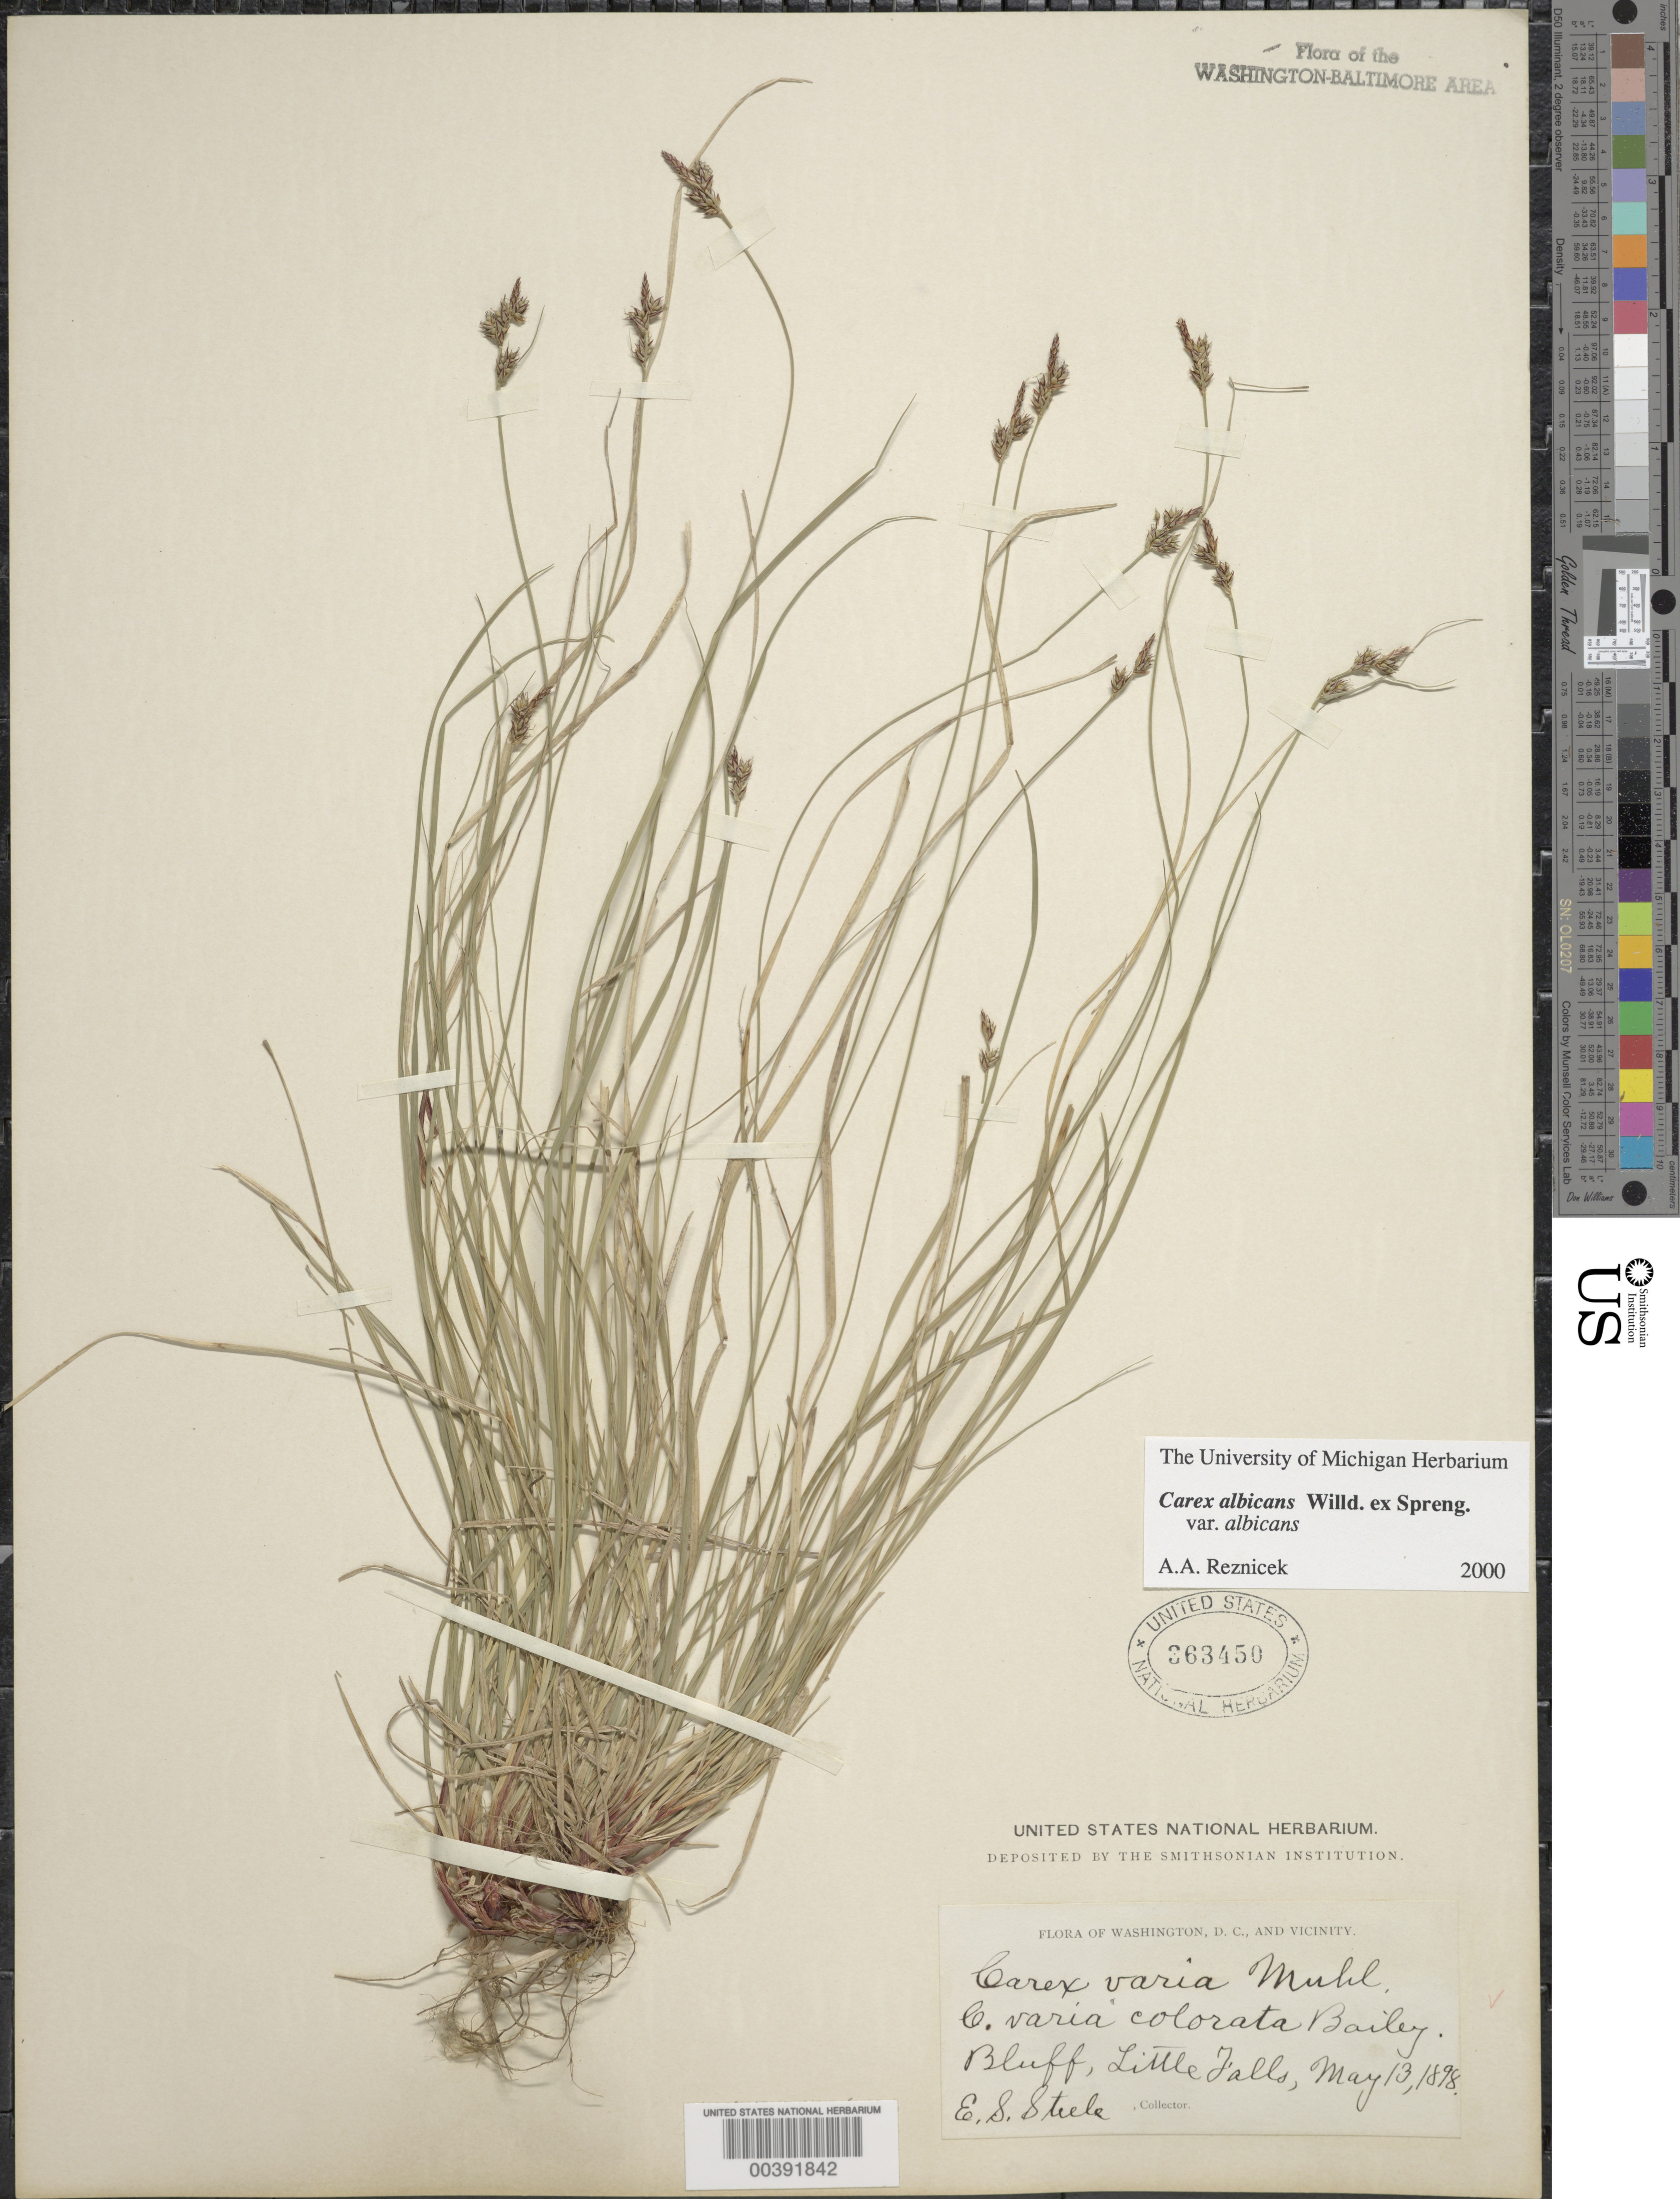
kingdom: Plantae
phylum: Tracheophyta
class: Liliopsida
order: Poales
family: Cyperaceae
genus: Carex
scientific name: Carex albicans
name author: Willd. ex Spreng.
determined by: Reznicek, A. A.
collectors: E. Steele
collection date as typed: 13 May 1898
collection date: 1898-05-13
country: United States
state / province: Maryland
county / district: Montgomery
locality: Little Falls C. & O. Canal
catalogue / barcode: US 363450